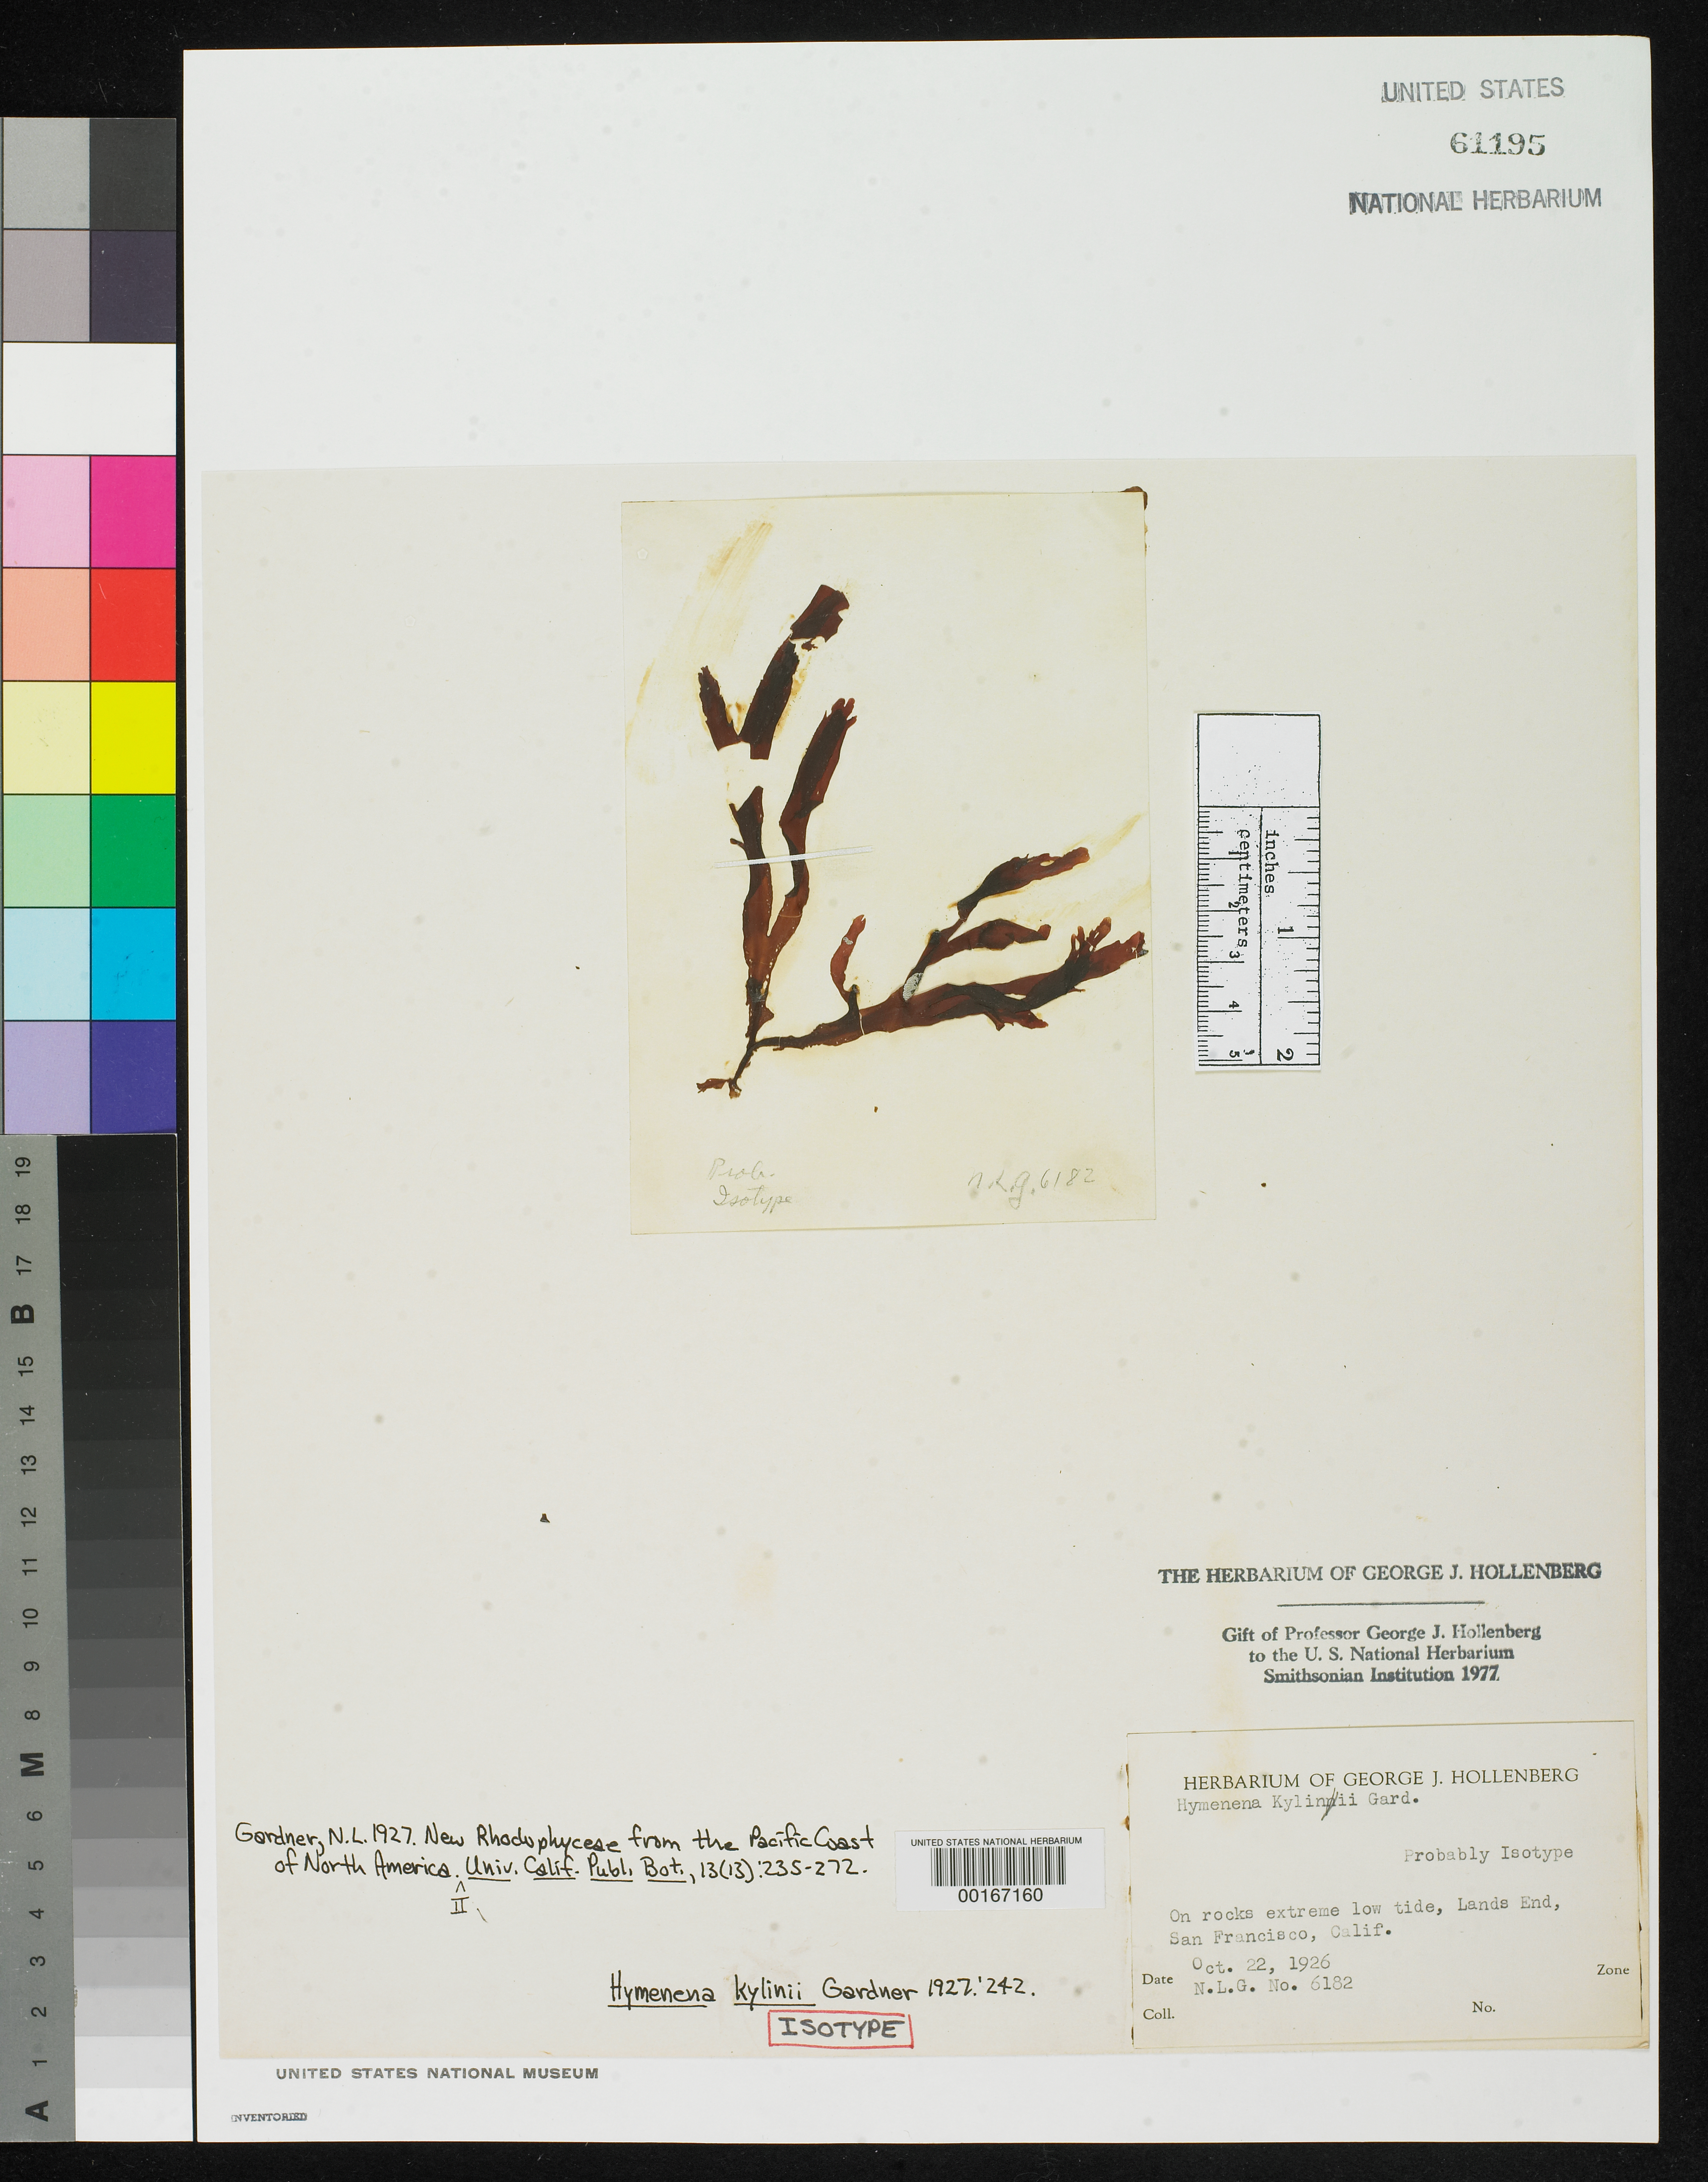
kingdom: Plantae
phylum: Rhodophyta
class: Florideophyceae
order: Ceramiales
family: Delesseriaceae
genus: Hymenena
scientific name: Hymenena kylinii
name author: N.L. Gardner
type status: Isotype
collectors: N. Gardner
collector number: NLG 6182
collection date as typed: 22 Oct 1926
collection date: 1926-10-22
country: United States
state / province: California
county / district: San Francisco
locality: San Francisco, Lands End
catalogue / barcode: US 61195